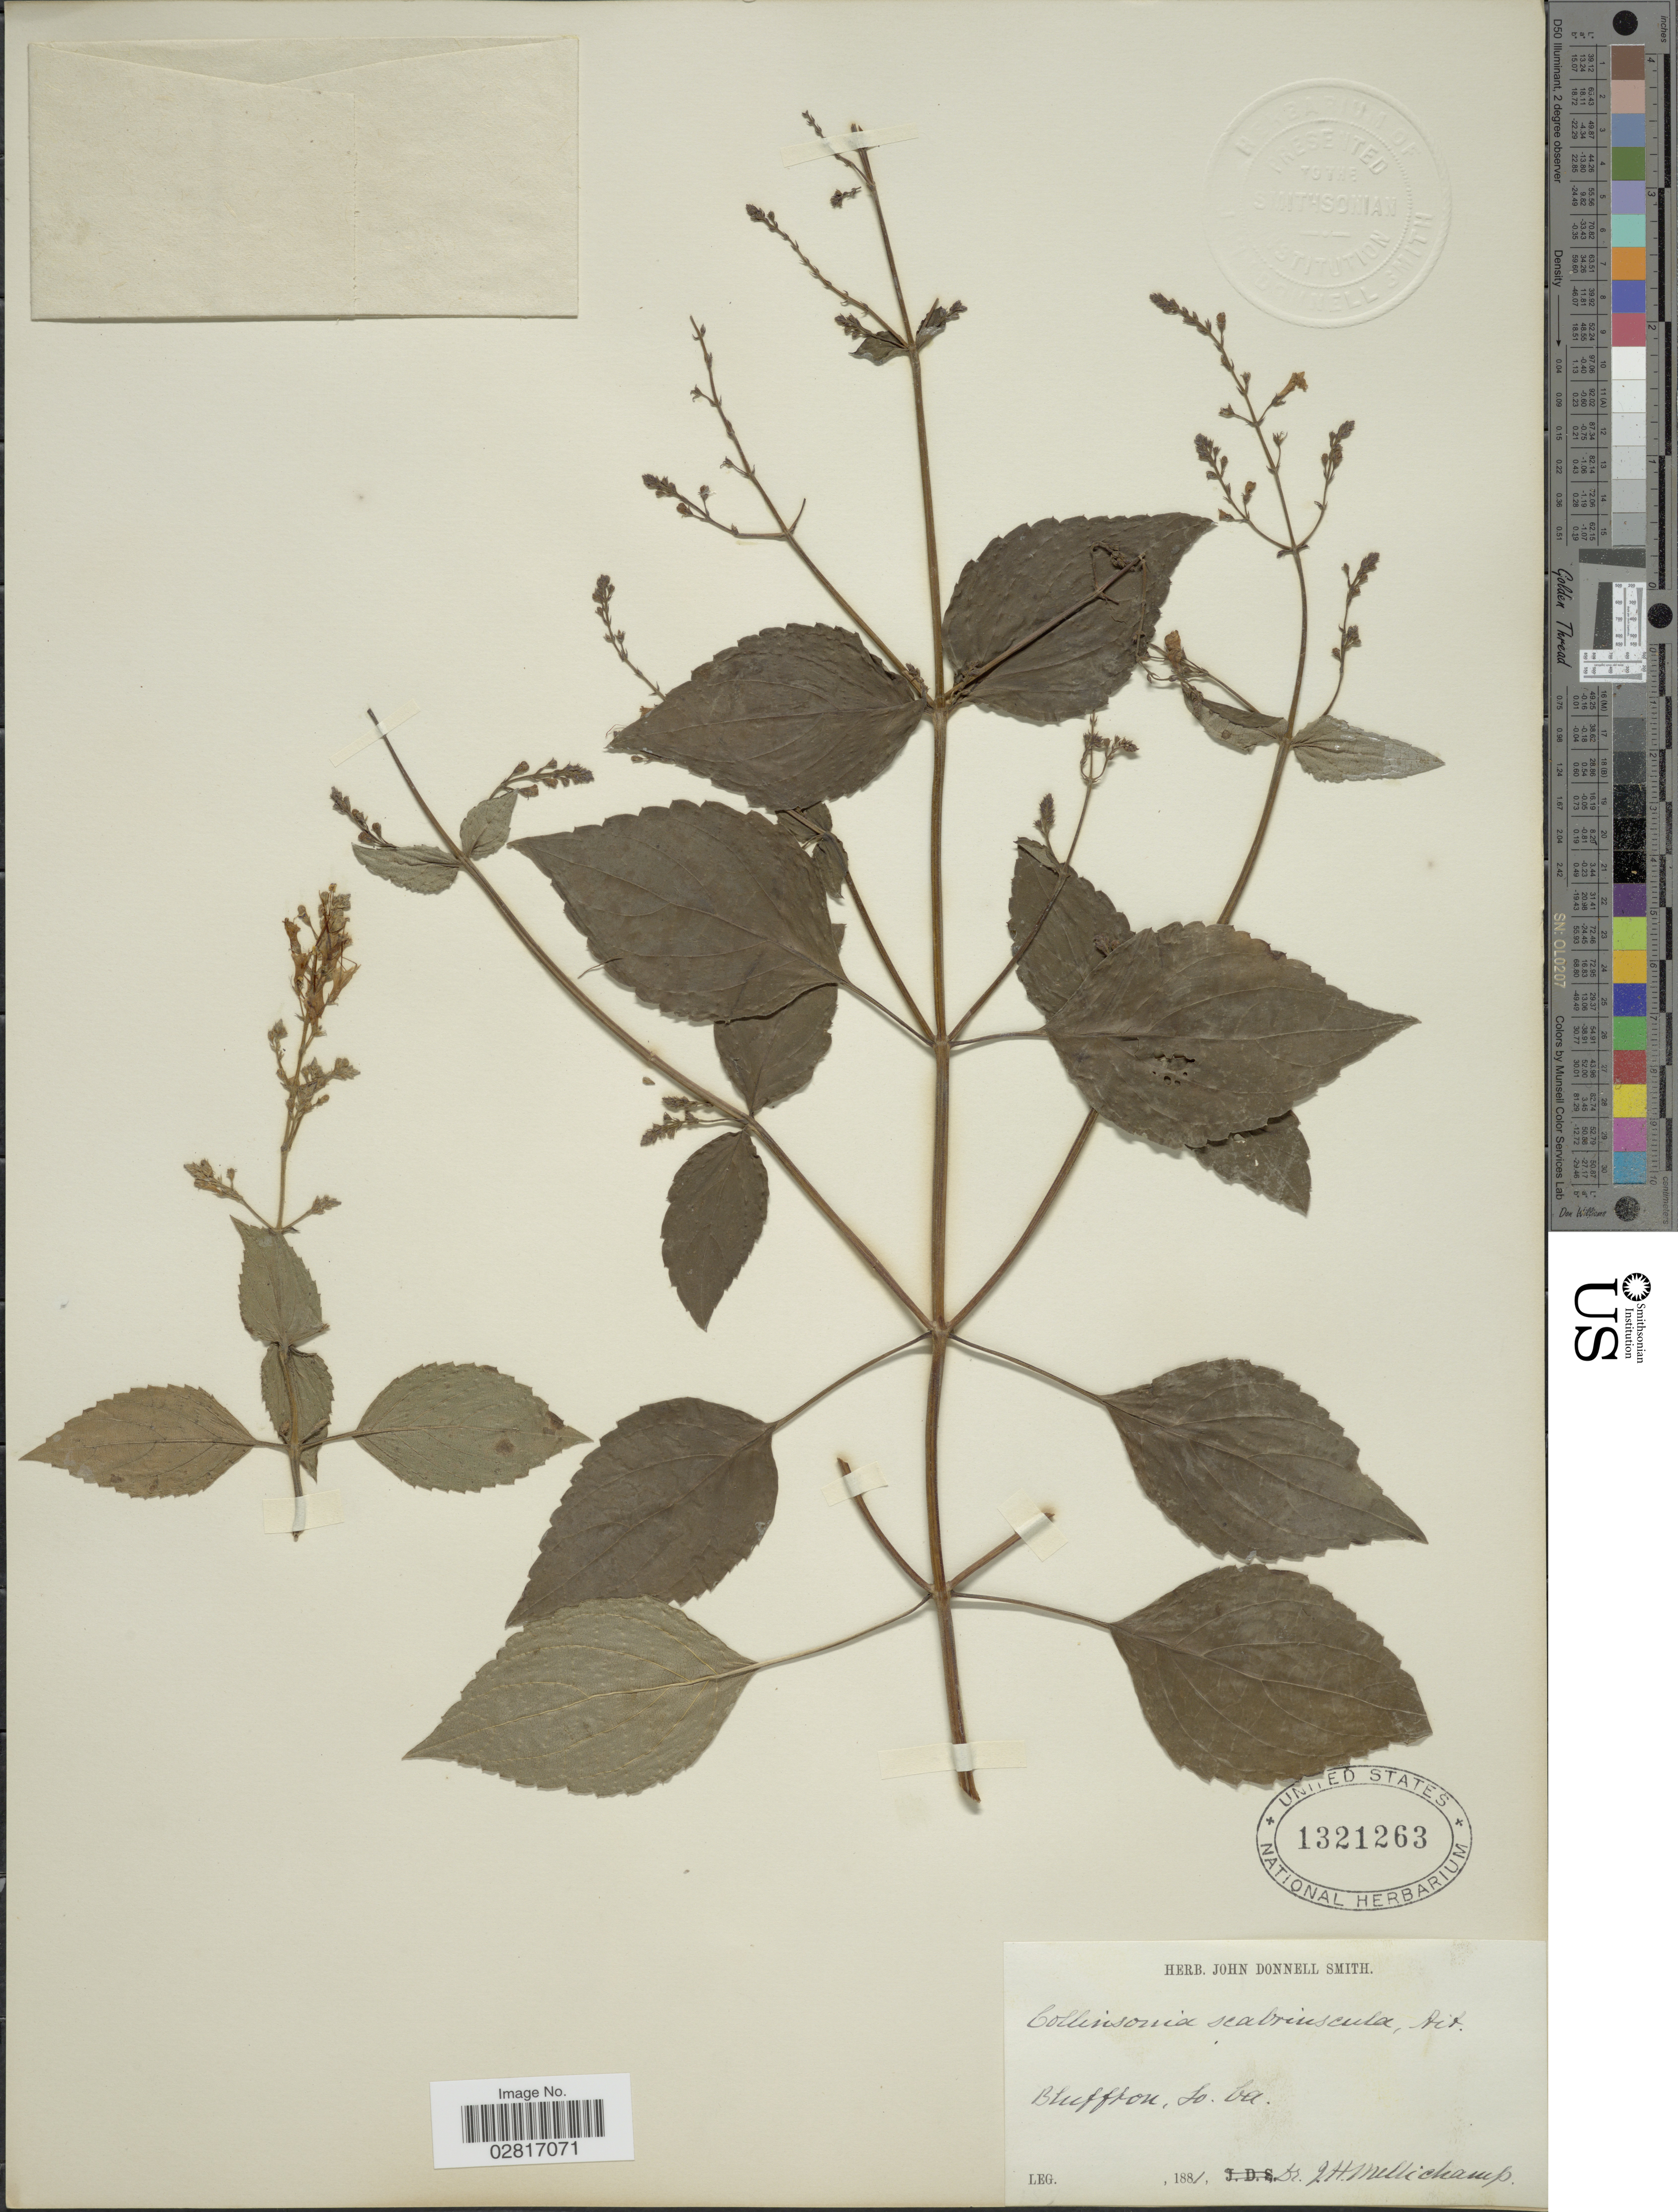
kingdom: Plantae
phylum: Tracheophyta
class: Magnoliopsida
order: Lamiales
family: Lamiaceae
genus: Collinsonia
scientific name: Collinsonia canadensis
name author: L.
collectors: J. H. Mellichamp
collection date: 1881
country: United States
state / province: South Carolina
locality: Bluffton,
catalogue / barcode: US 1321263